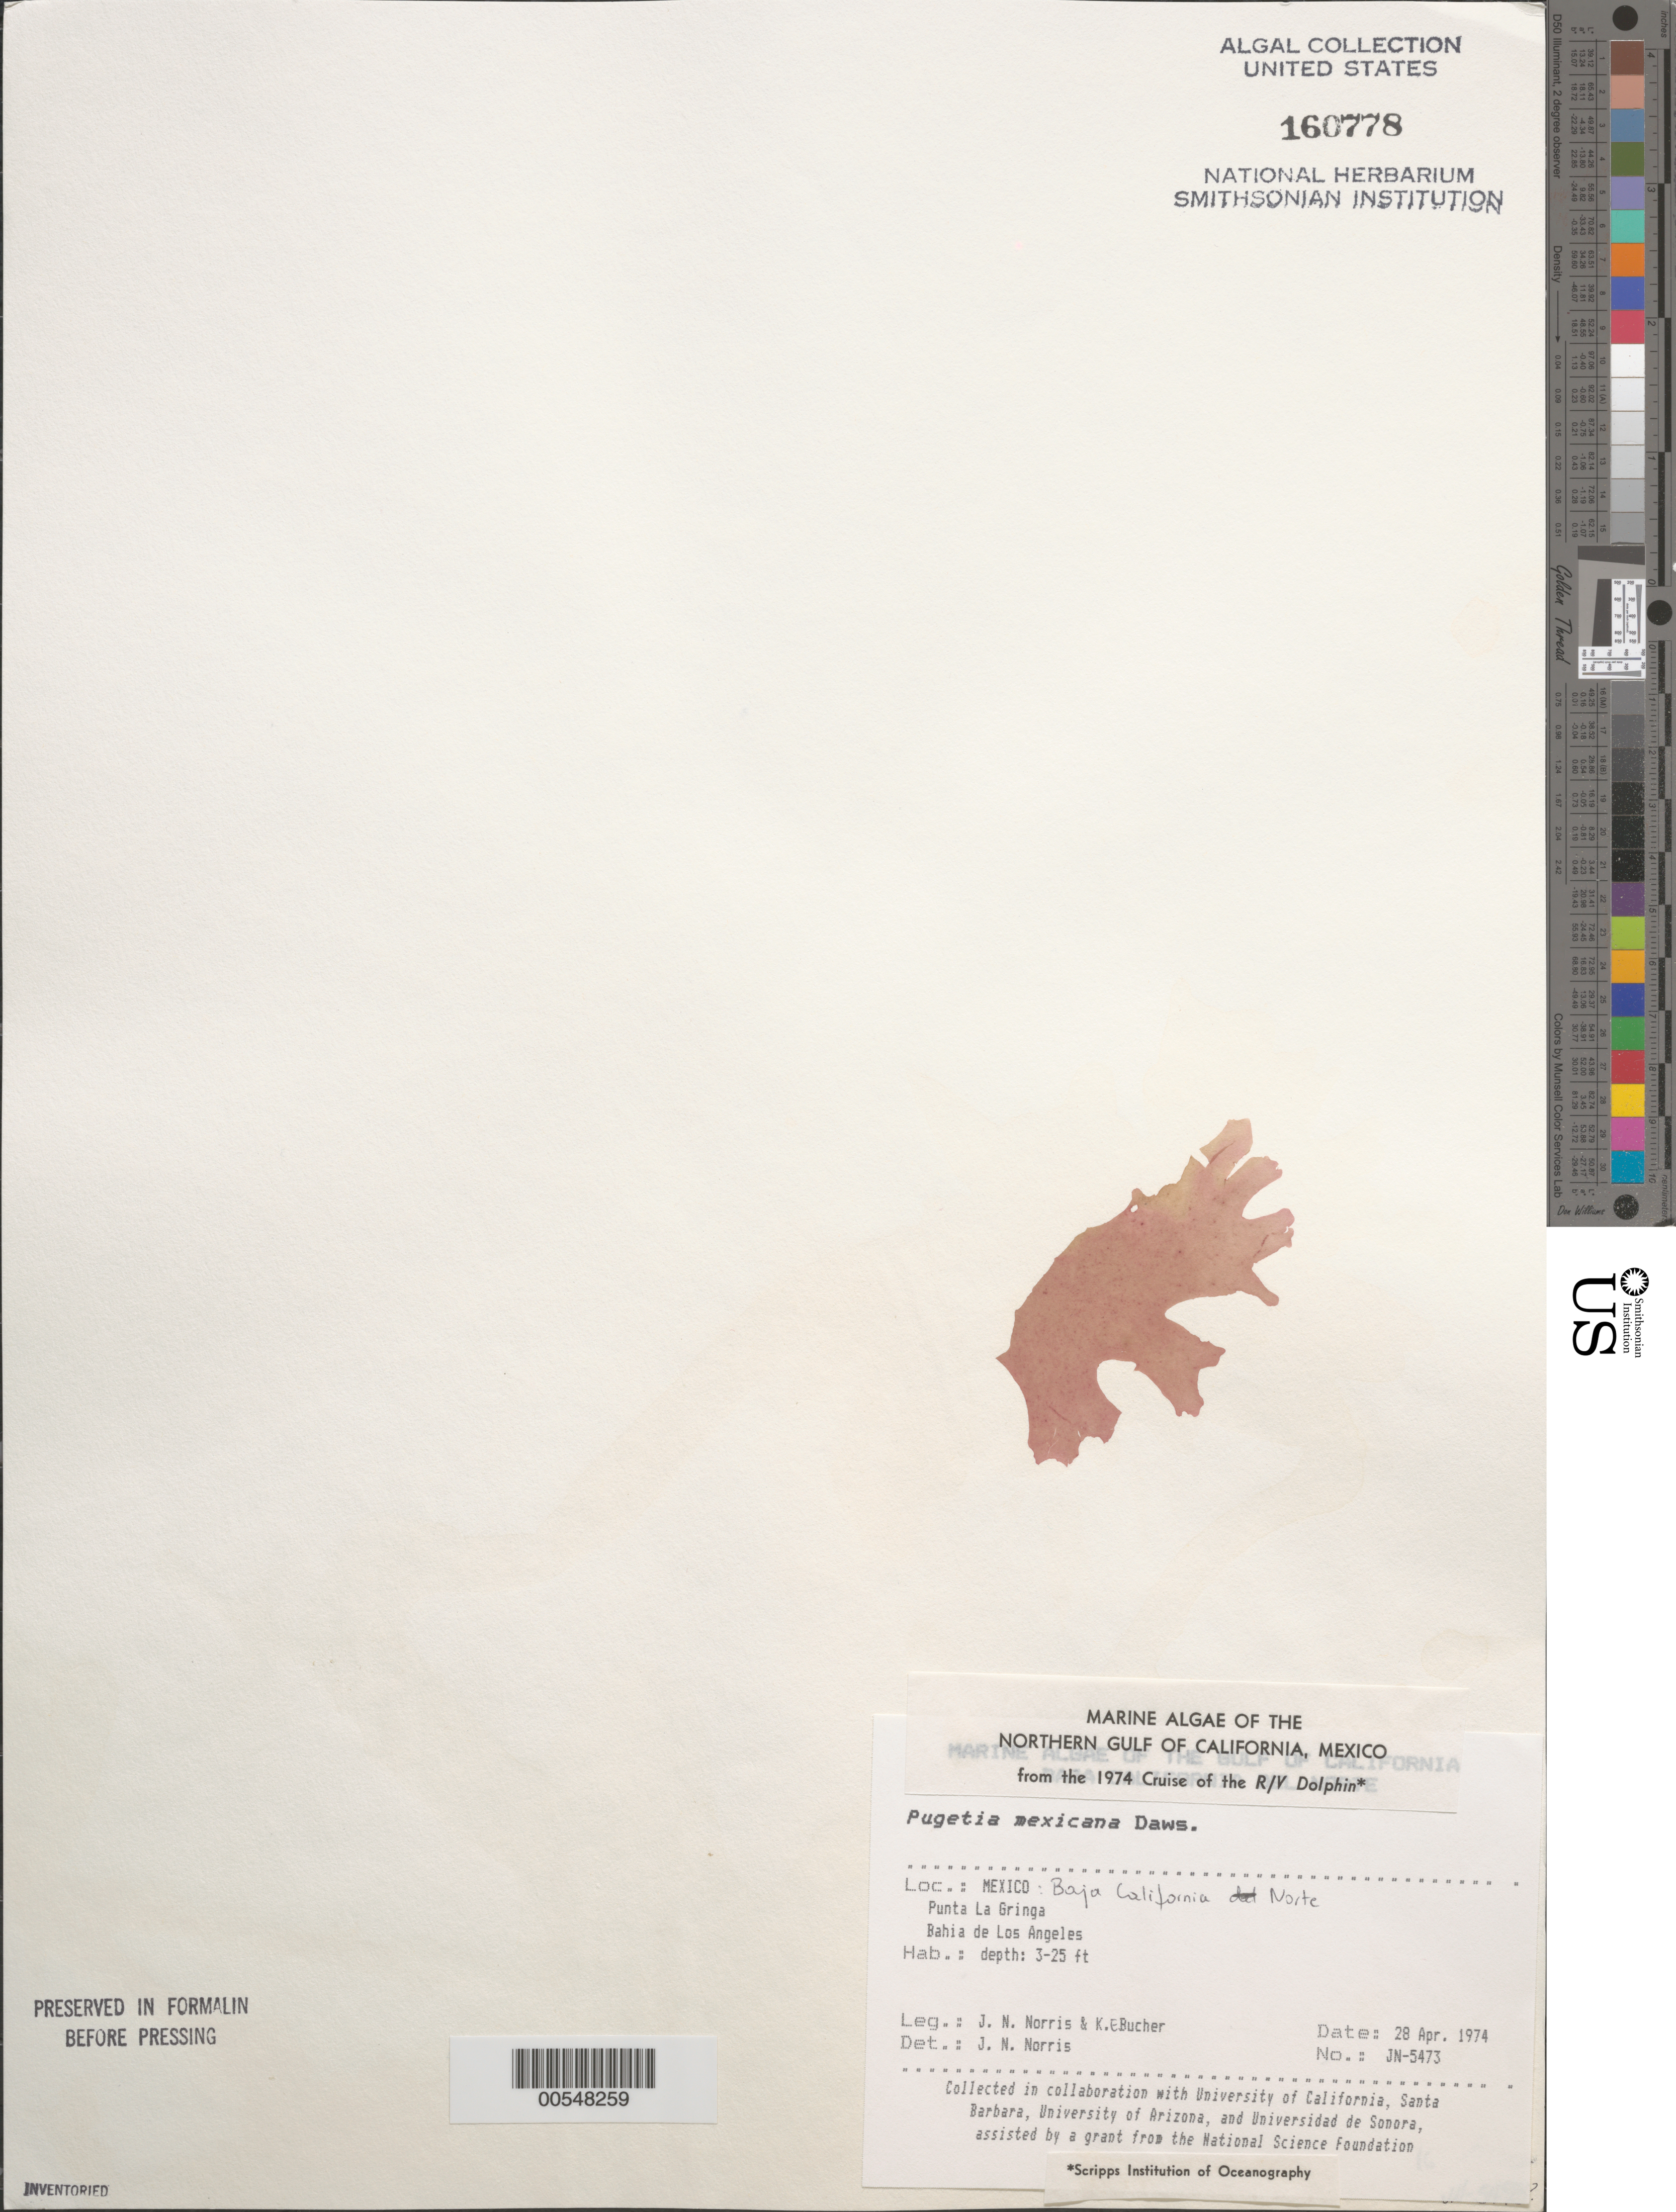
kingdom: Plantae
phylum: Rhodophyta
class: Florideophyceae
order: Gigartinales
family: Kallymeniaceae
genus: Pugetia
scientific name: Pugetia mexicana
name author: E.Y. Dawson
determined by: Norris, James N.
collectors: J. N. Norris & K. E. Bucher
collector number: JN-5473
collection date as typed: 28 Apr 1974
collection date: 1974-04-28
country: Mexico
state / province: Baja California Norte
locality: Punta La Gringa, Bahia de los Angeles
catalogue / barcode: US 160778